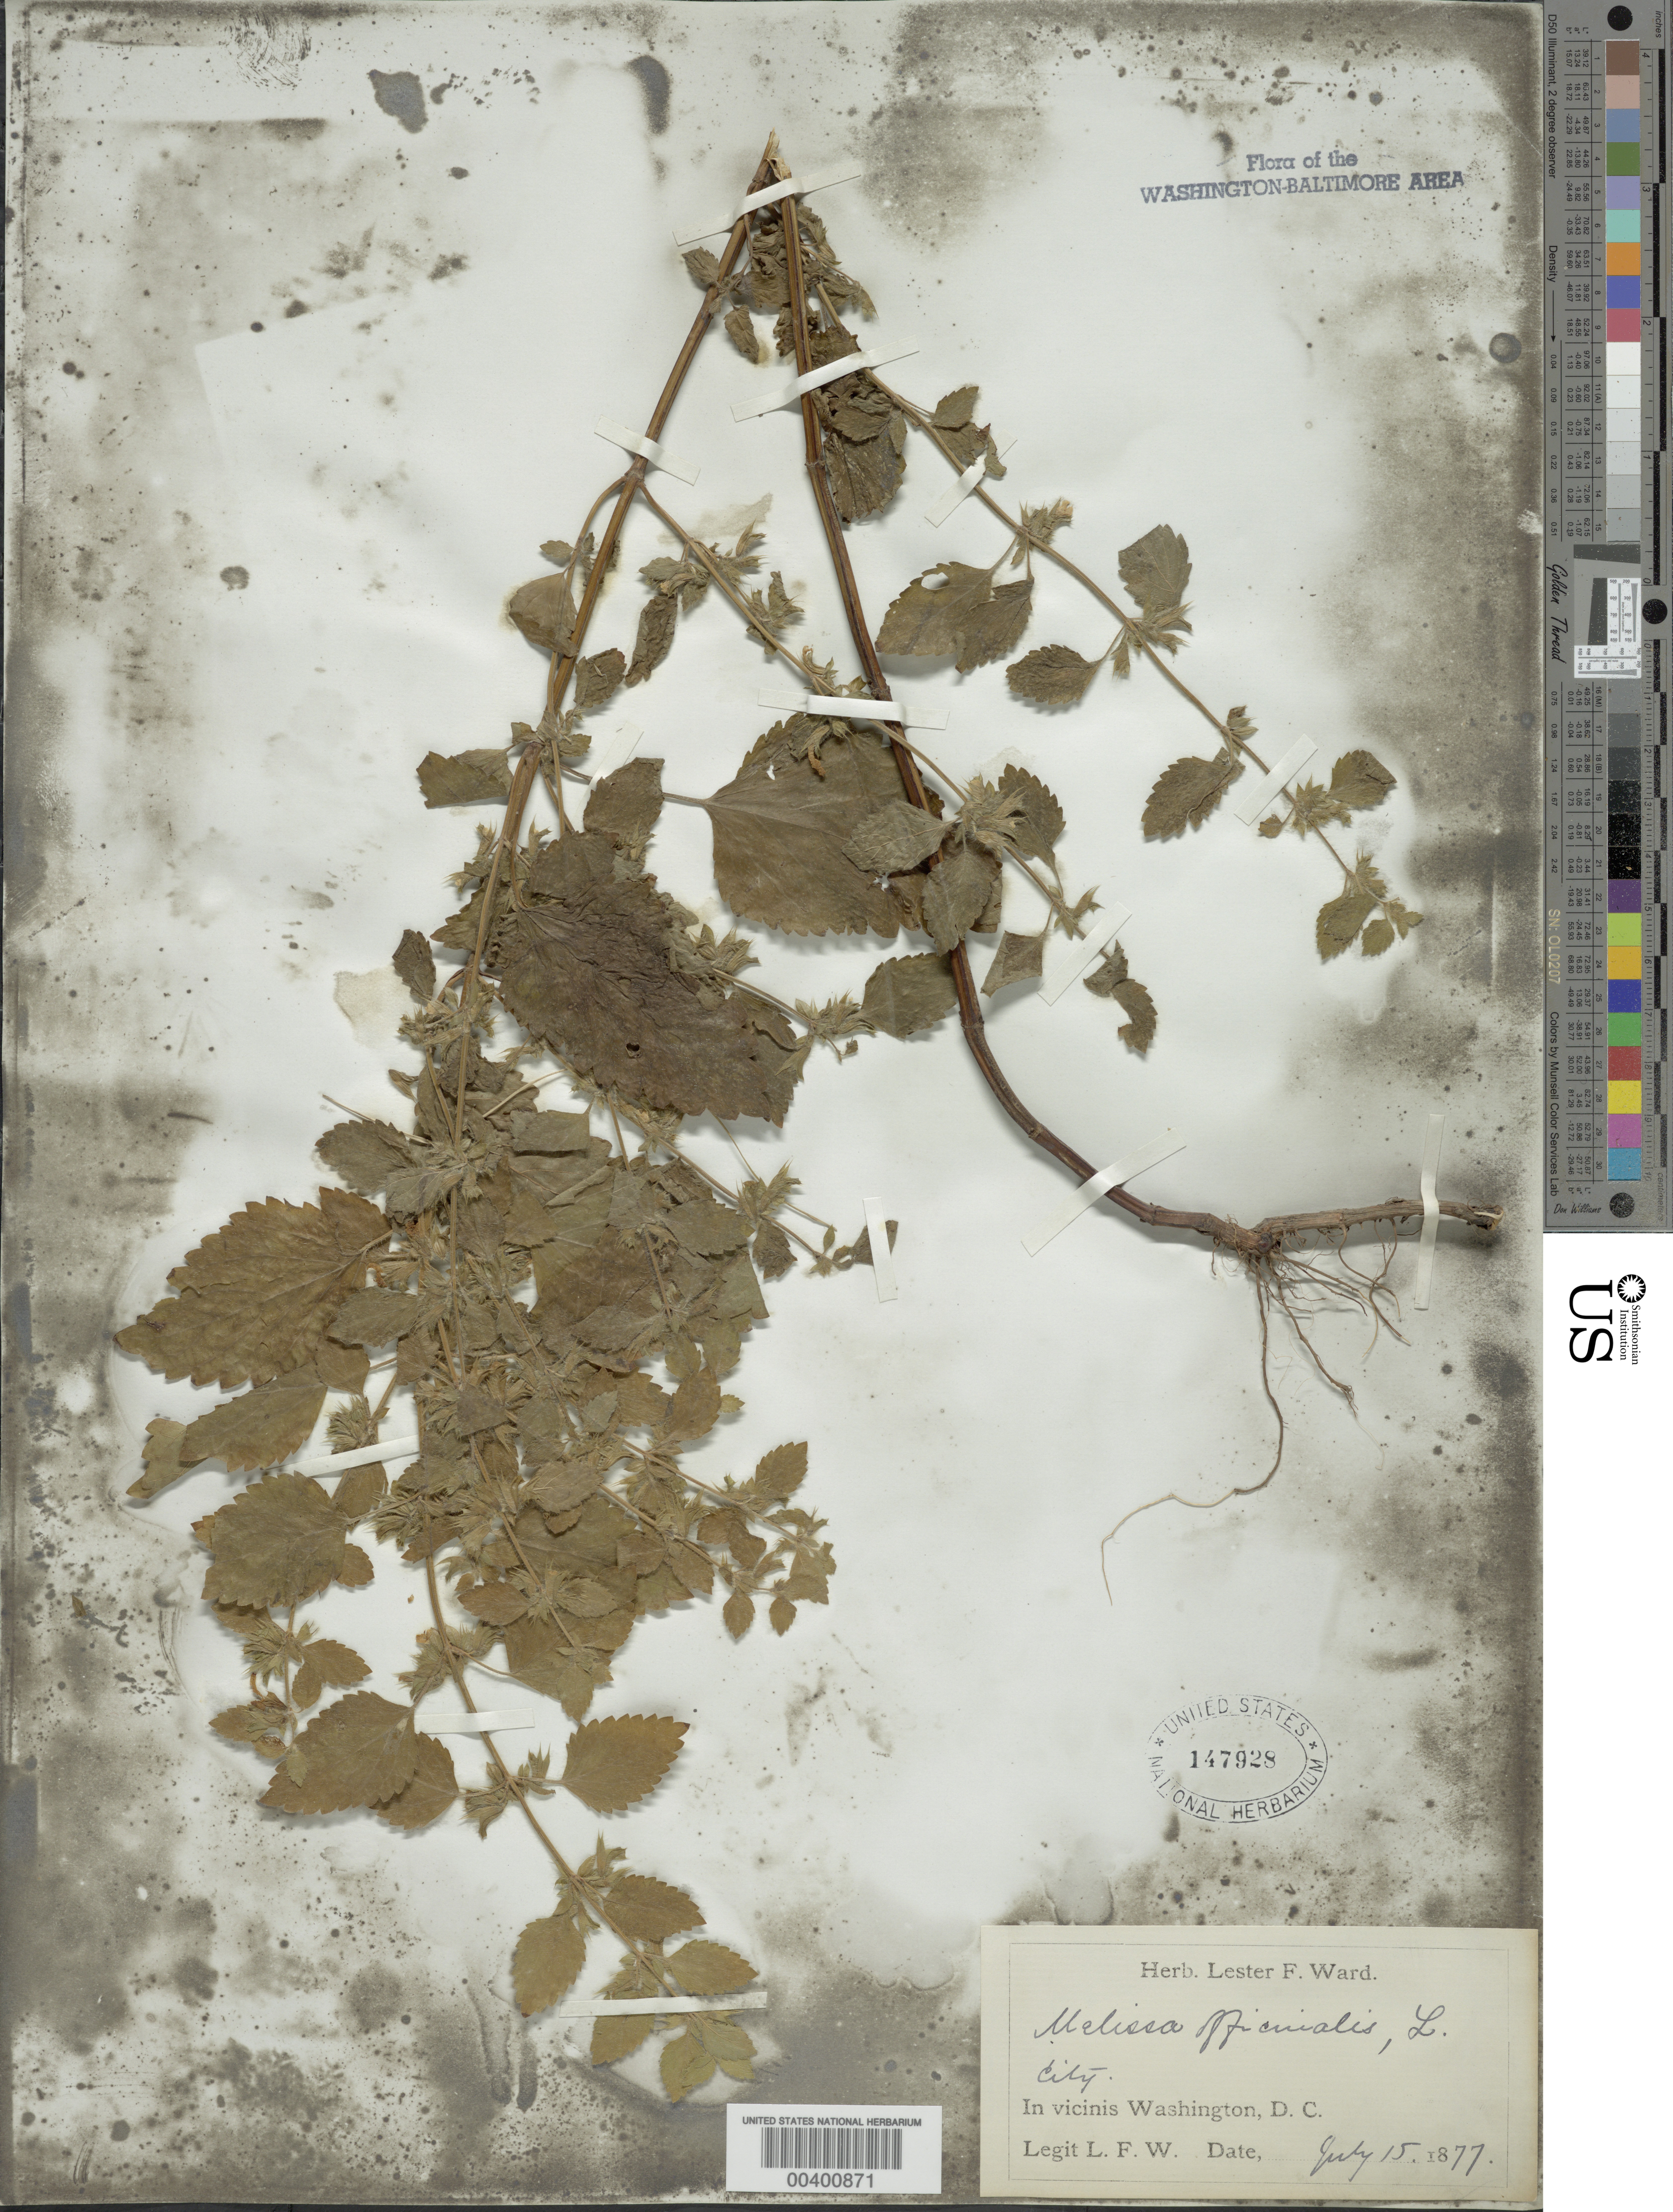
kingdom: Plantae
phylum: Tracheophyta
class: Magnoliopsida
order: Lamiales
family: Lamiaceae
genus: Melissa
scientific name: Melissa officinalis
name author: L.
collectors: L. F. Ward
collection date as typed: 15 Jul 1877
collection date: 1877-07-15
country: United States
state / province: District of Columbia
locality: City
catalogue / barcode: US 147928